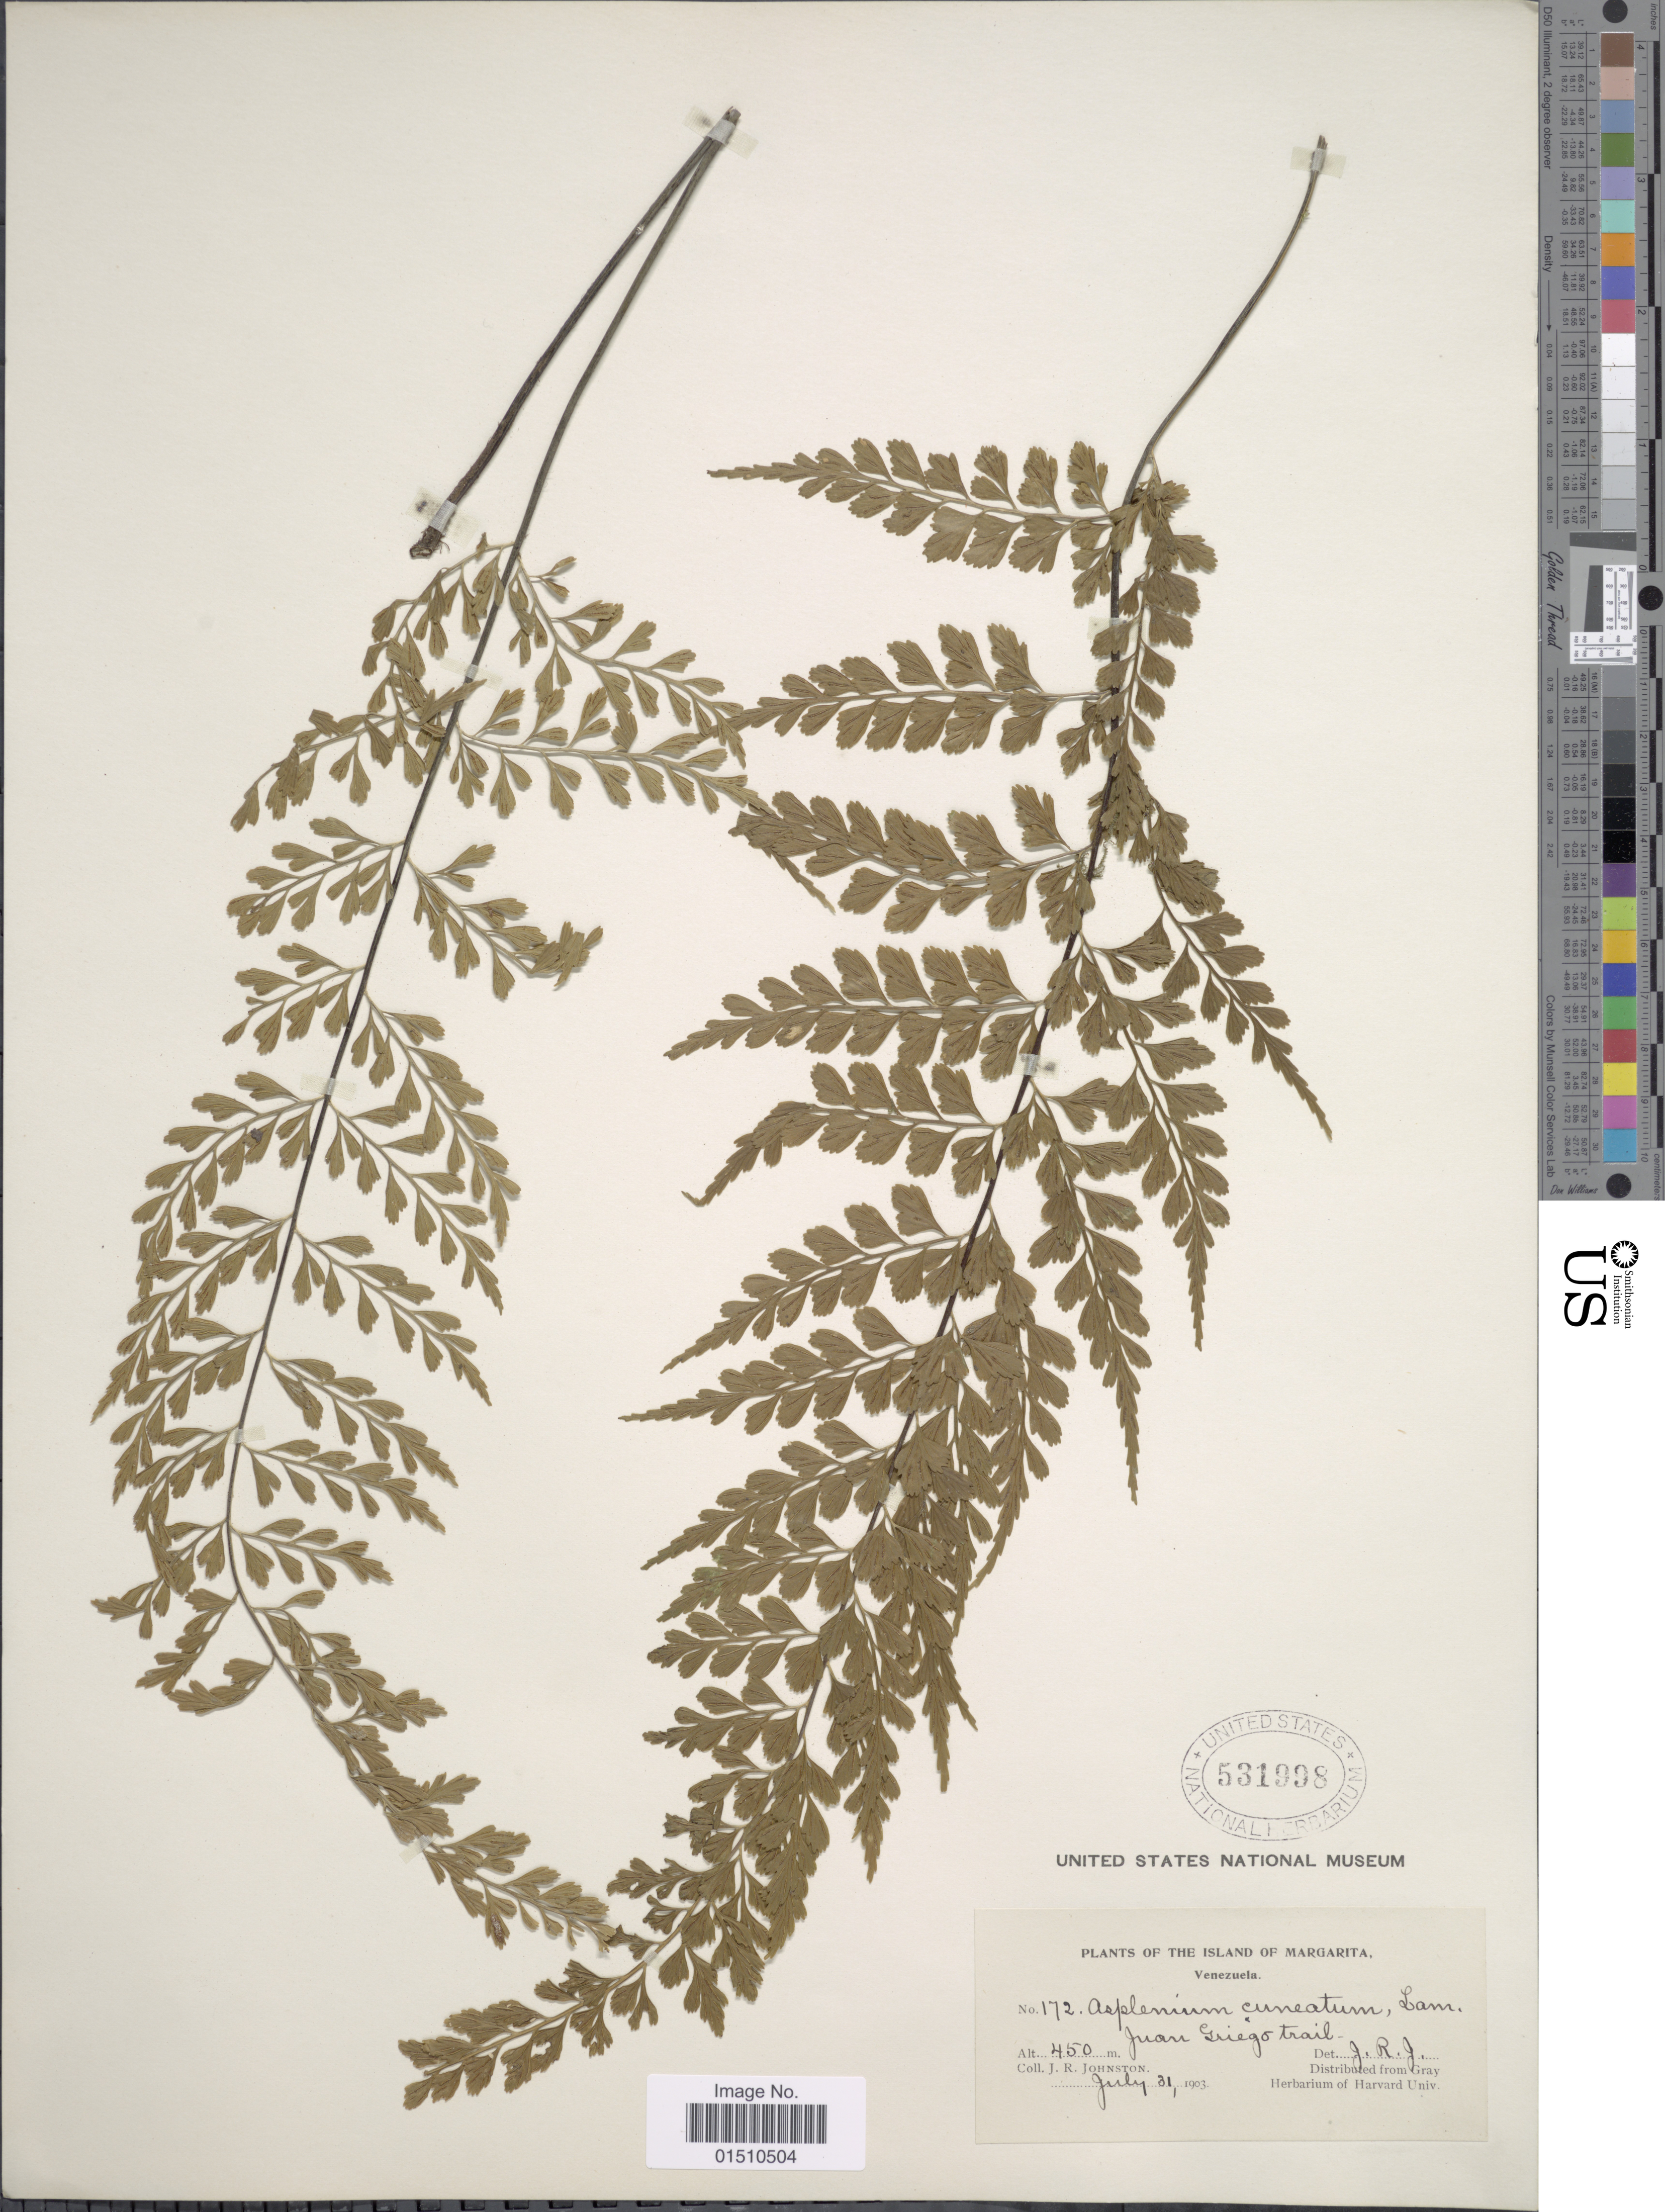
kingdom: Plantae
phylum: Tracheophyta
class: Polypodiopsida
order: Polypodiales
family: Aspleniaceae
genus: Asplenium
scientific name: Asplenium cuneatum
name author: Lam.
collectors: J. Johnston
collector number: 172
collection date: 1903-07-31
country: Venezuela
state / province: Nueva Esparta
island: Margarita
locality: Venezuela, Island of Margarita, Juan Griego trail.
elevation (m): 450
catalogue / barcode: US 531998